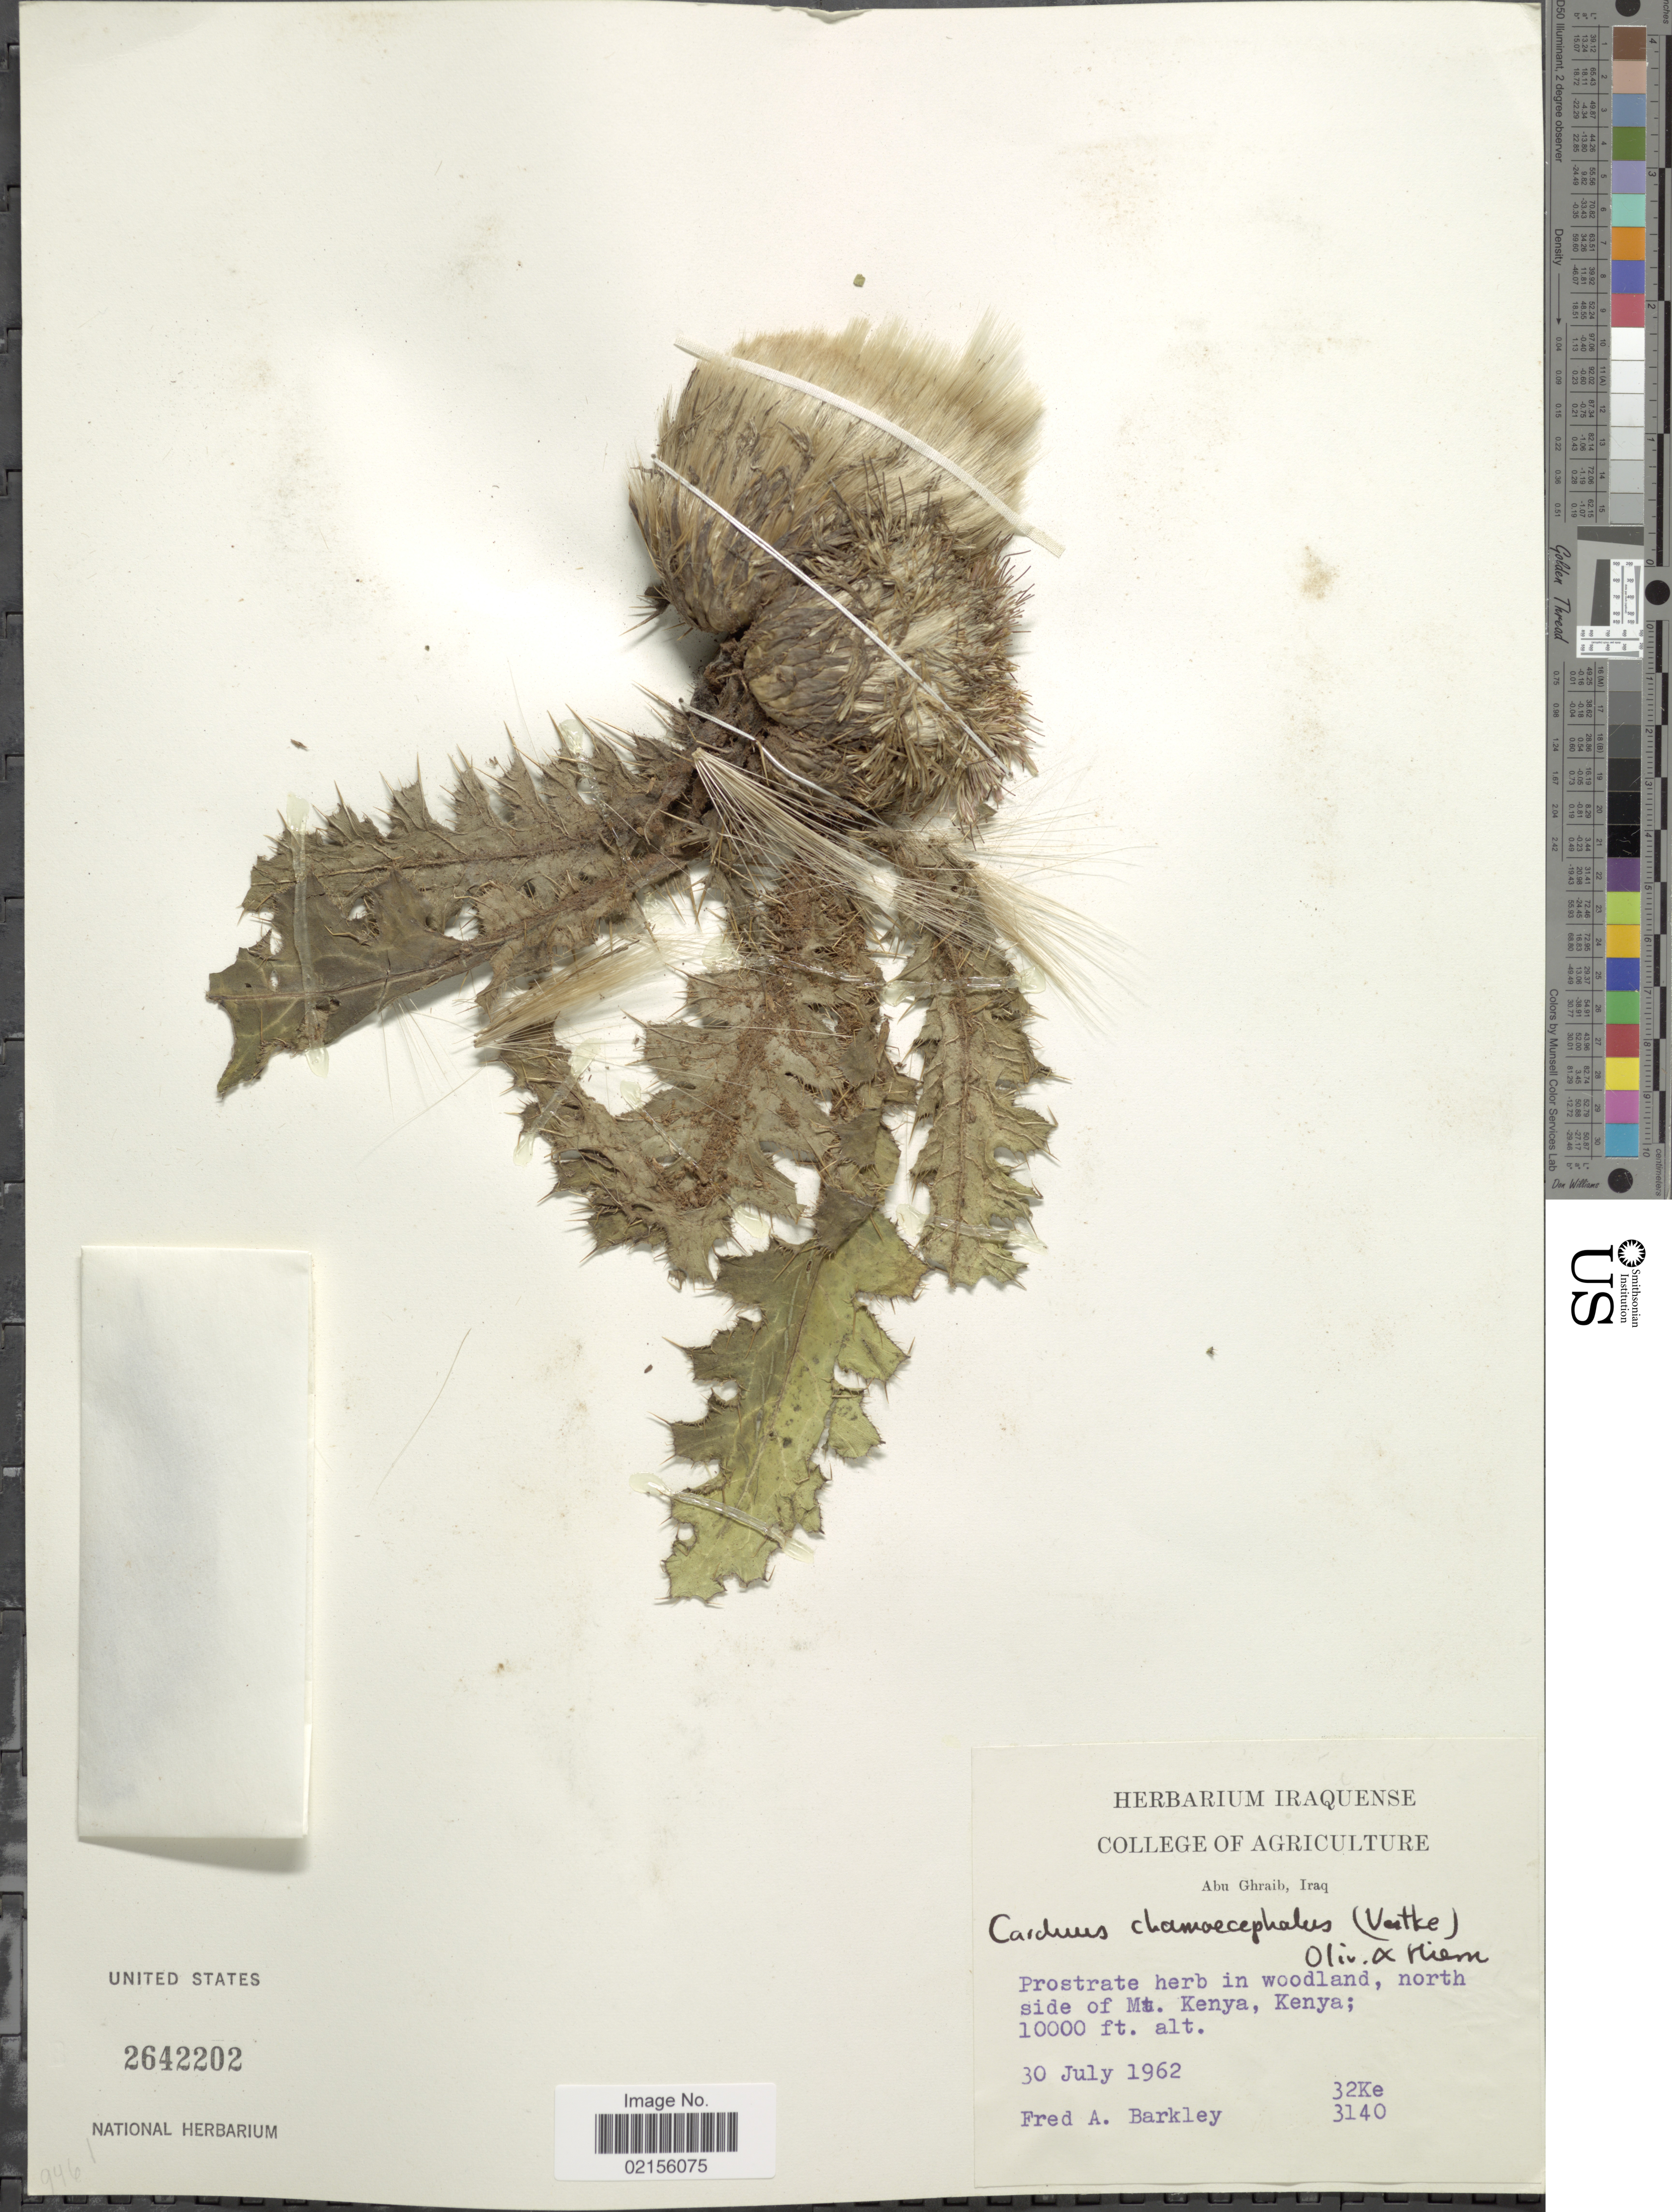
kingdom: Plantae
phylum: Tracheophyta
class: Magnoliopsida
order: Asterales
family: Asteraceae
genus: Carduus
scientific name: Carduus chamaecephalus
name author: (Vatke) Oliv. & Hiern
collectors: F. A. Barkley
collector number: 32Ke 3140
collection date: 1962-07-30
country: Kenya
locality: North side of Mt Kenya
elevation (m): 3048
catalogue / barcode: US 2642202